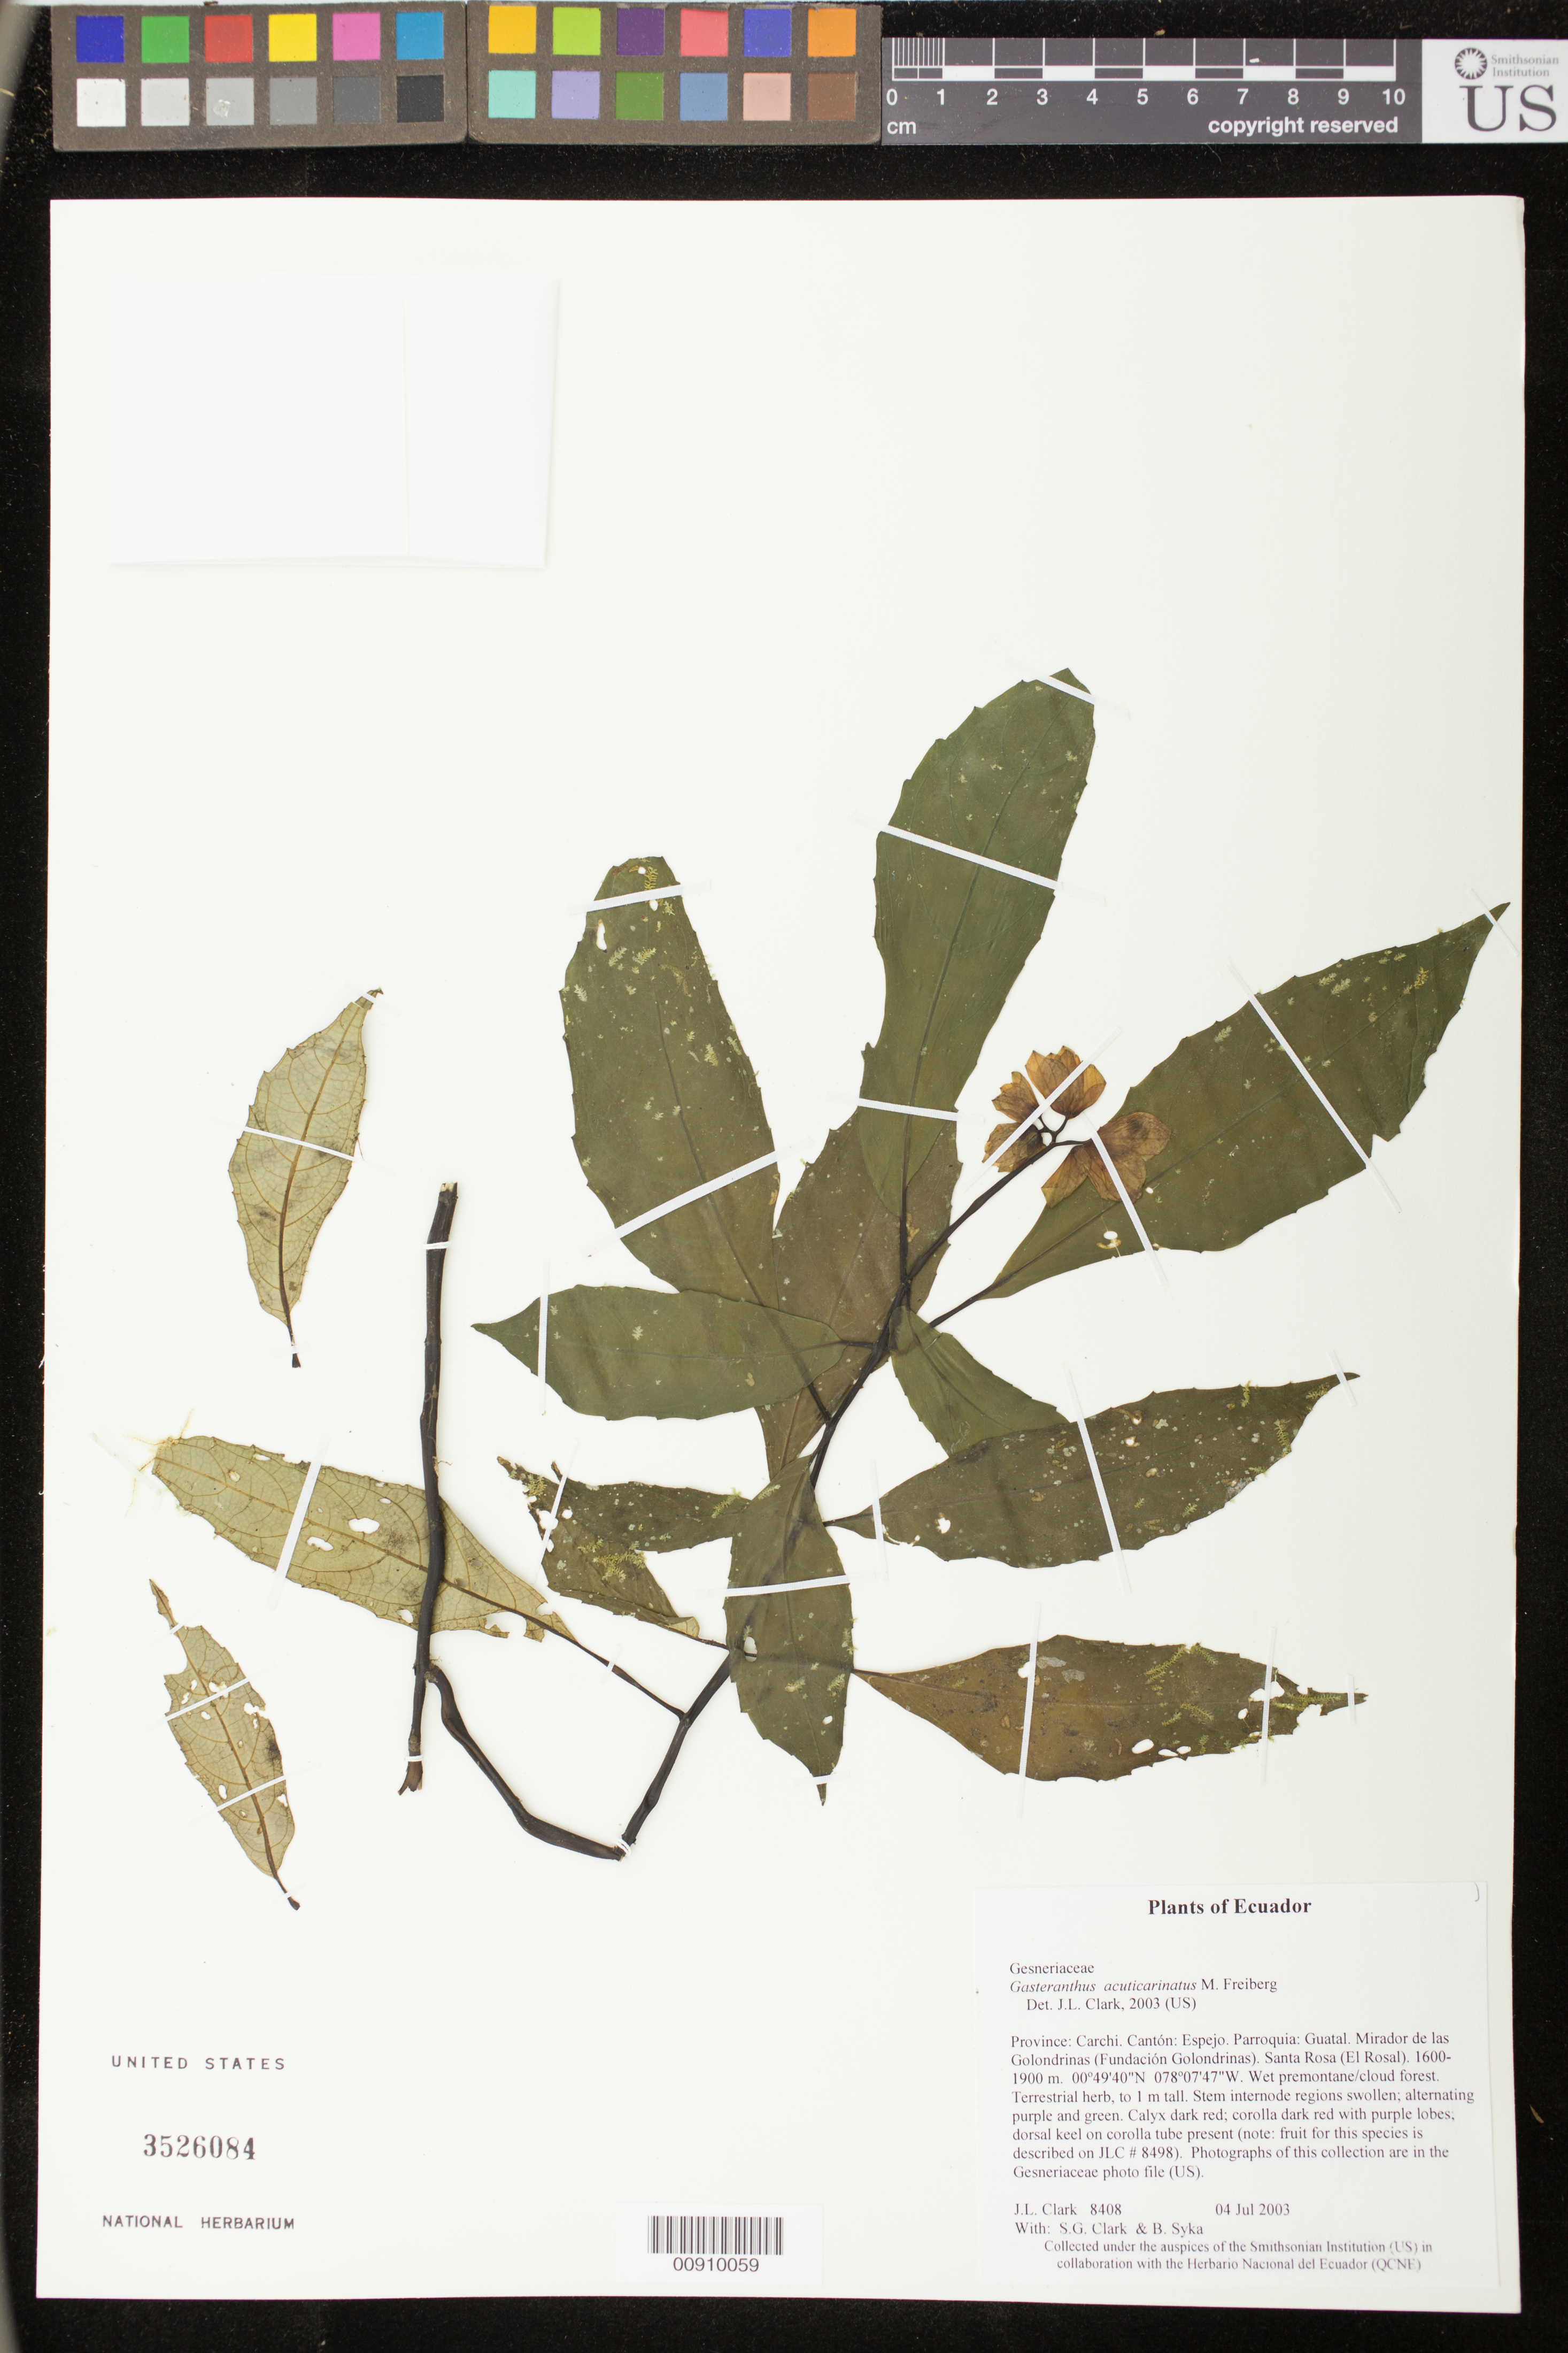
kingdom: Plantae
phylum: Tracheophyta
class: Magnoliopsida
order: Lamiales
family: Gesneriaceae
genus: Gasteranthus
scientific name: Gasteranthus acuticarinatus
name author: M. Freiberg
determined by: Clark, J. L., (SEL), The Marie Selby Botanical Garden (UNITED STATES)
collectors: J. L. Clark, S. G. Clark & B. Syka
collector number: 8408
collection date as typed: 04 Jul 2003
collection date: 2003-07-04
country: Ecuador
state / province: Carchi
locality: Espejo. Parroquia: Guatal. Mirador de las Golondrinas (Fundación Golondrinas). Santa Rosa (El Rosal).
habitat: Wet premontane/cloud forest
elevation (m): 1600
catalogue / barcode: US 3526084